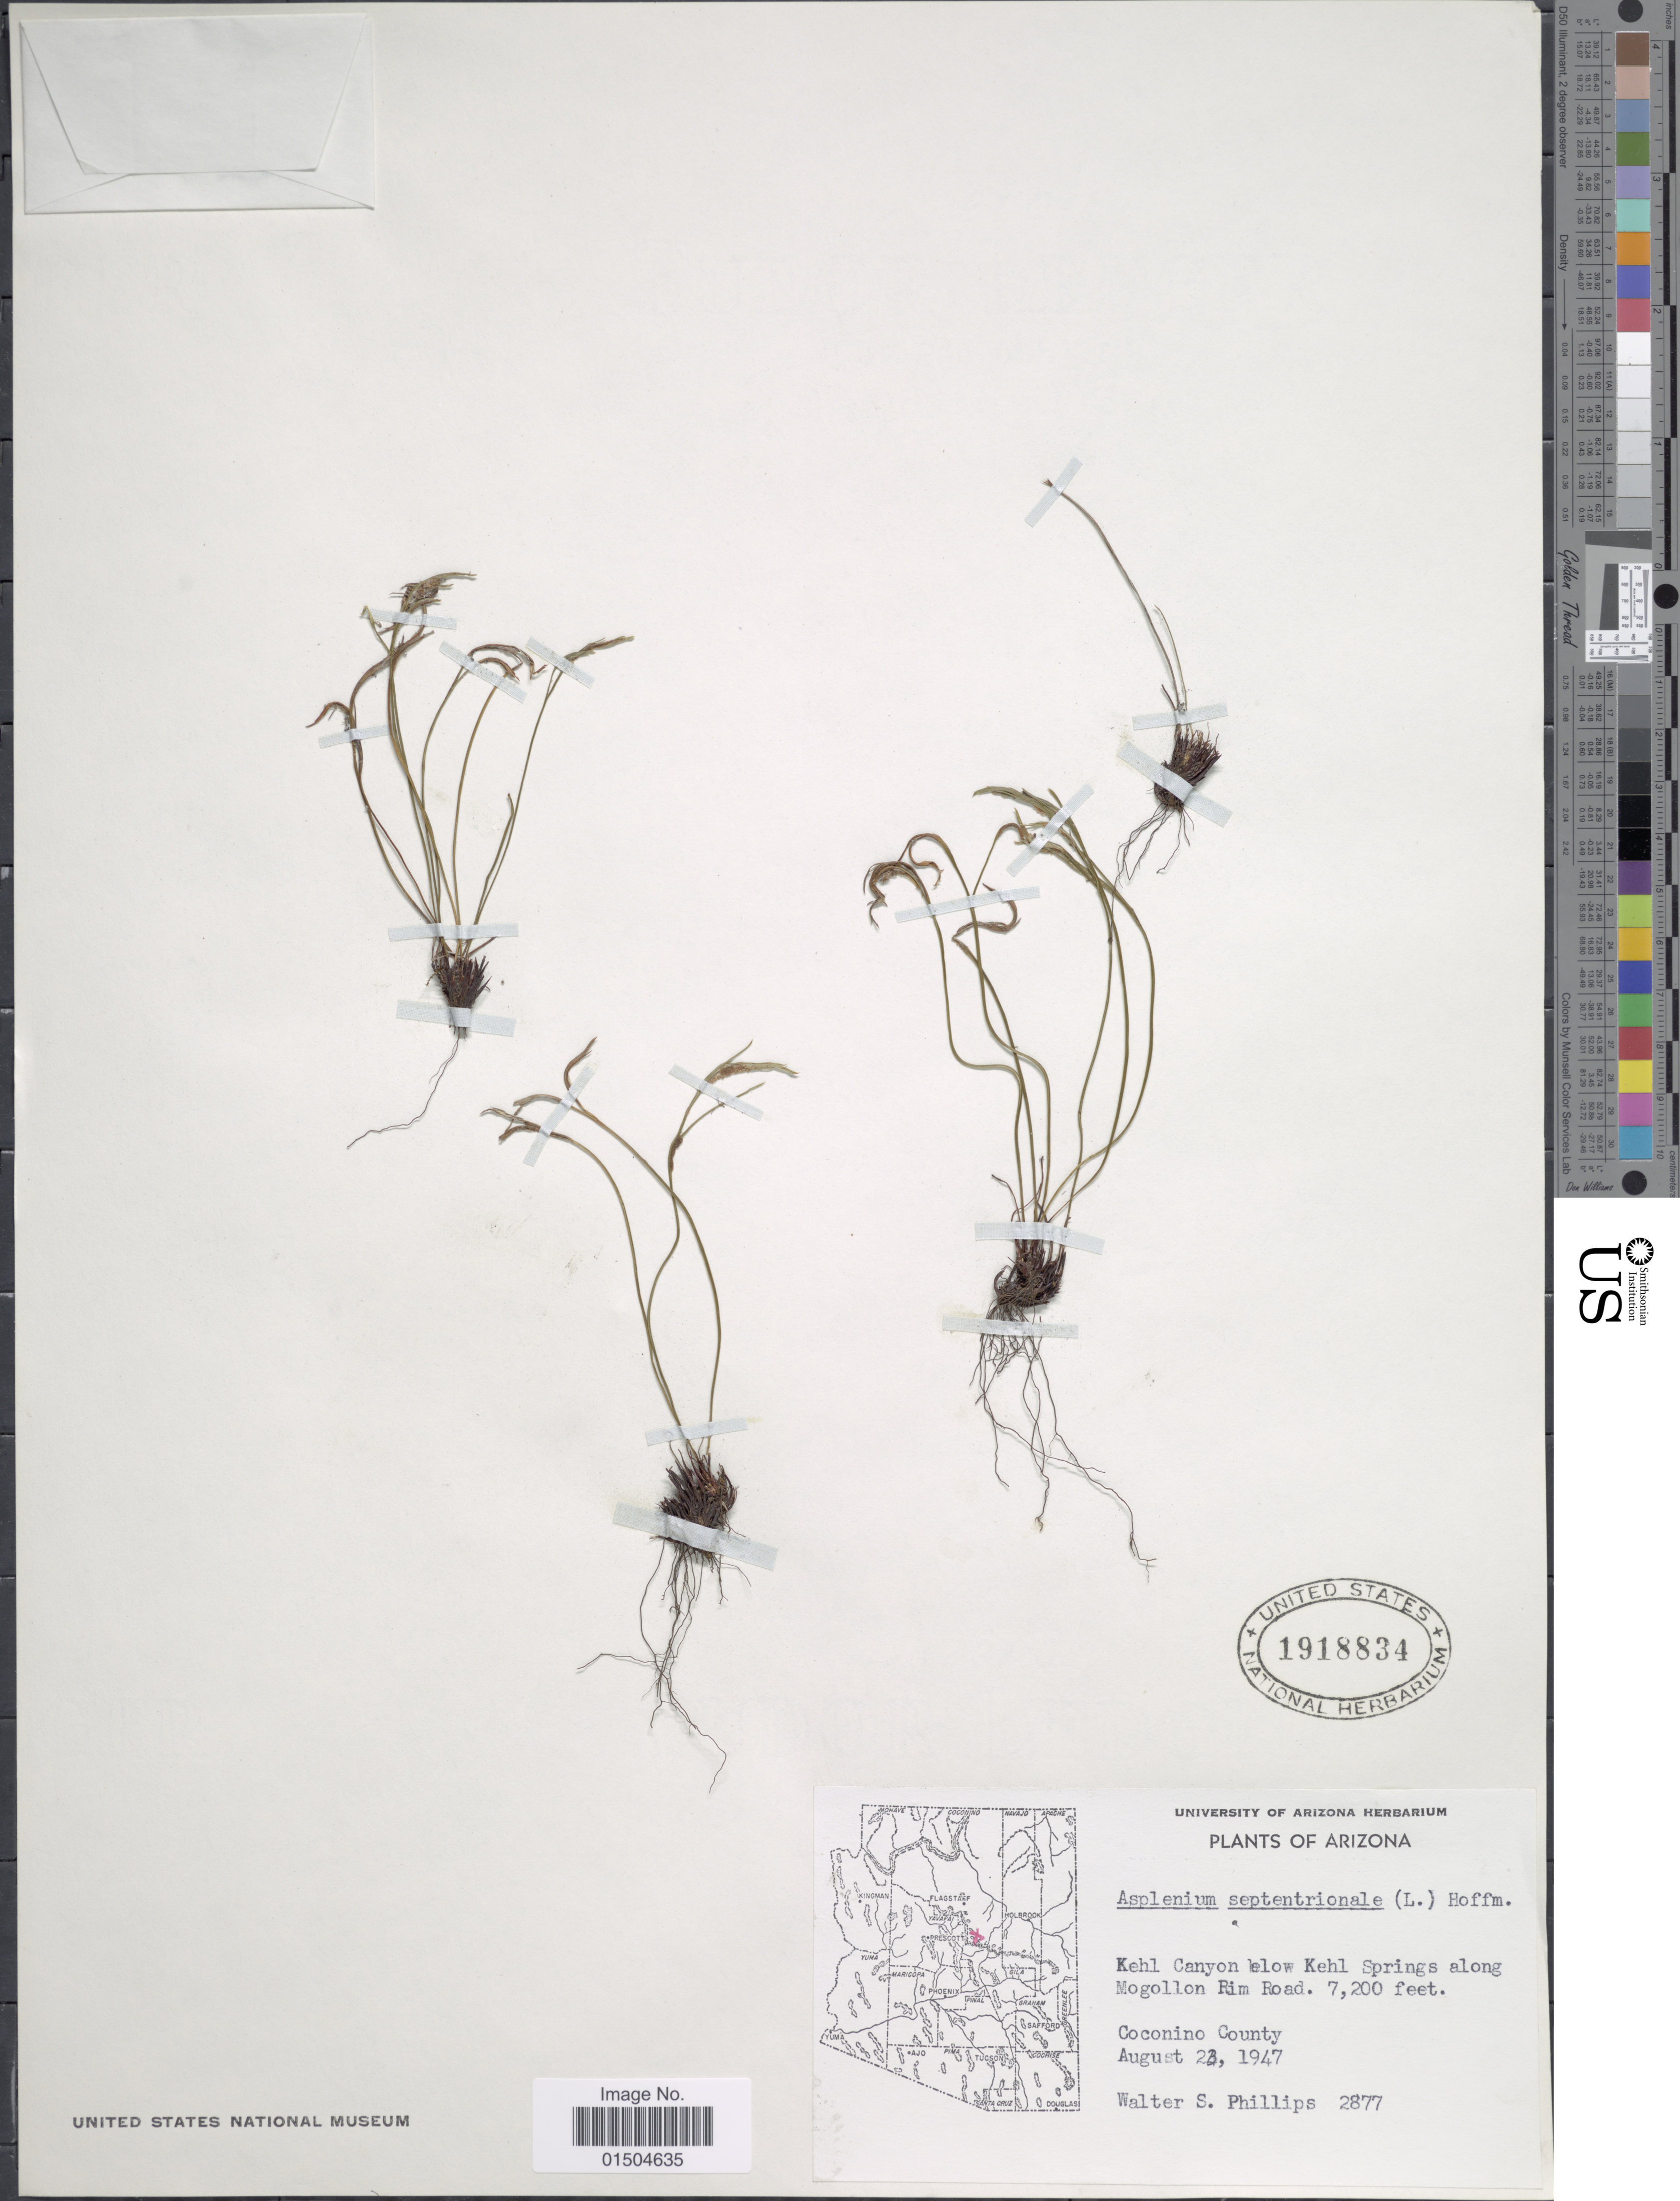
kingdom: Plantae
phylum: Tracheophyta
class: Polypodiopsida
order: Polypodiales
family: Aspleniaceae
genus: Asplenium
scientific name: Asplenium septentrionale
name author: (L.) Hoffm.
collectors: W. S. Phillips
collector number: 2877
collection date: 1947-08-23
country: United States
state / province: Arizona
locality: Kehl Canyon below Kehl Springs along Mogollon Rim Road. Coconino County.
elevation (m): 2195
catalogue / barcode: US 1918834